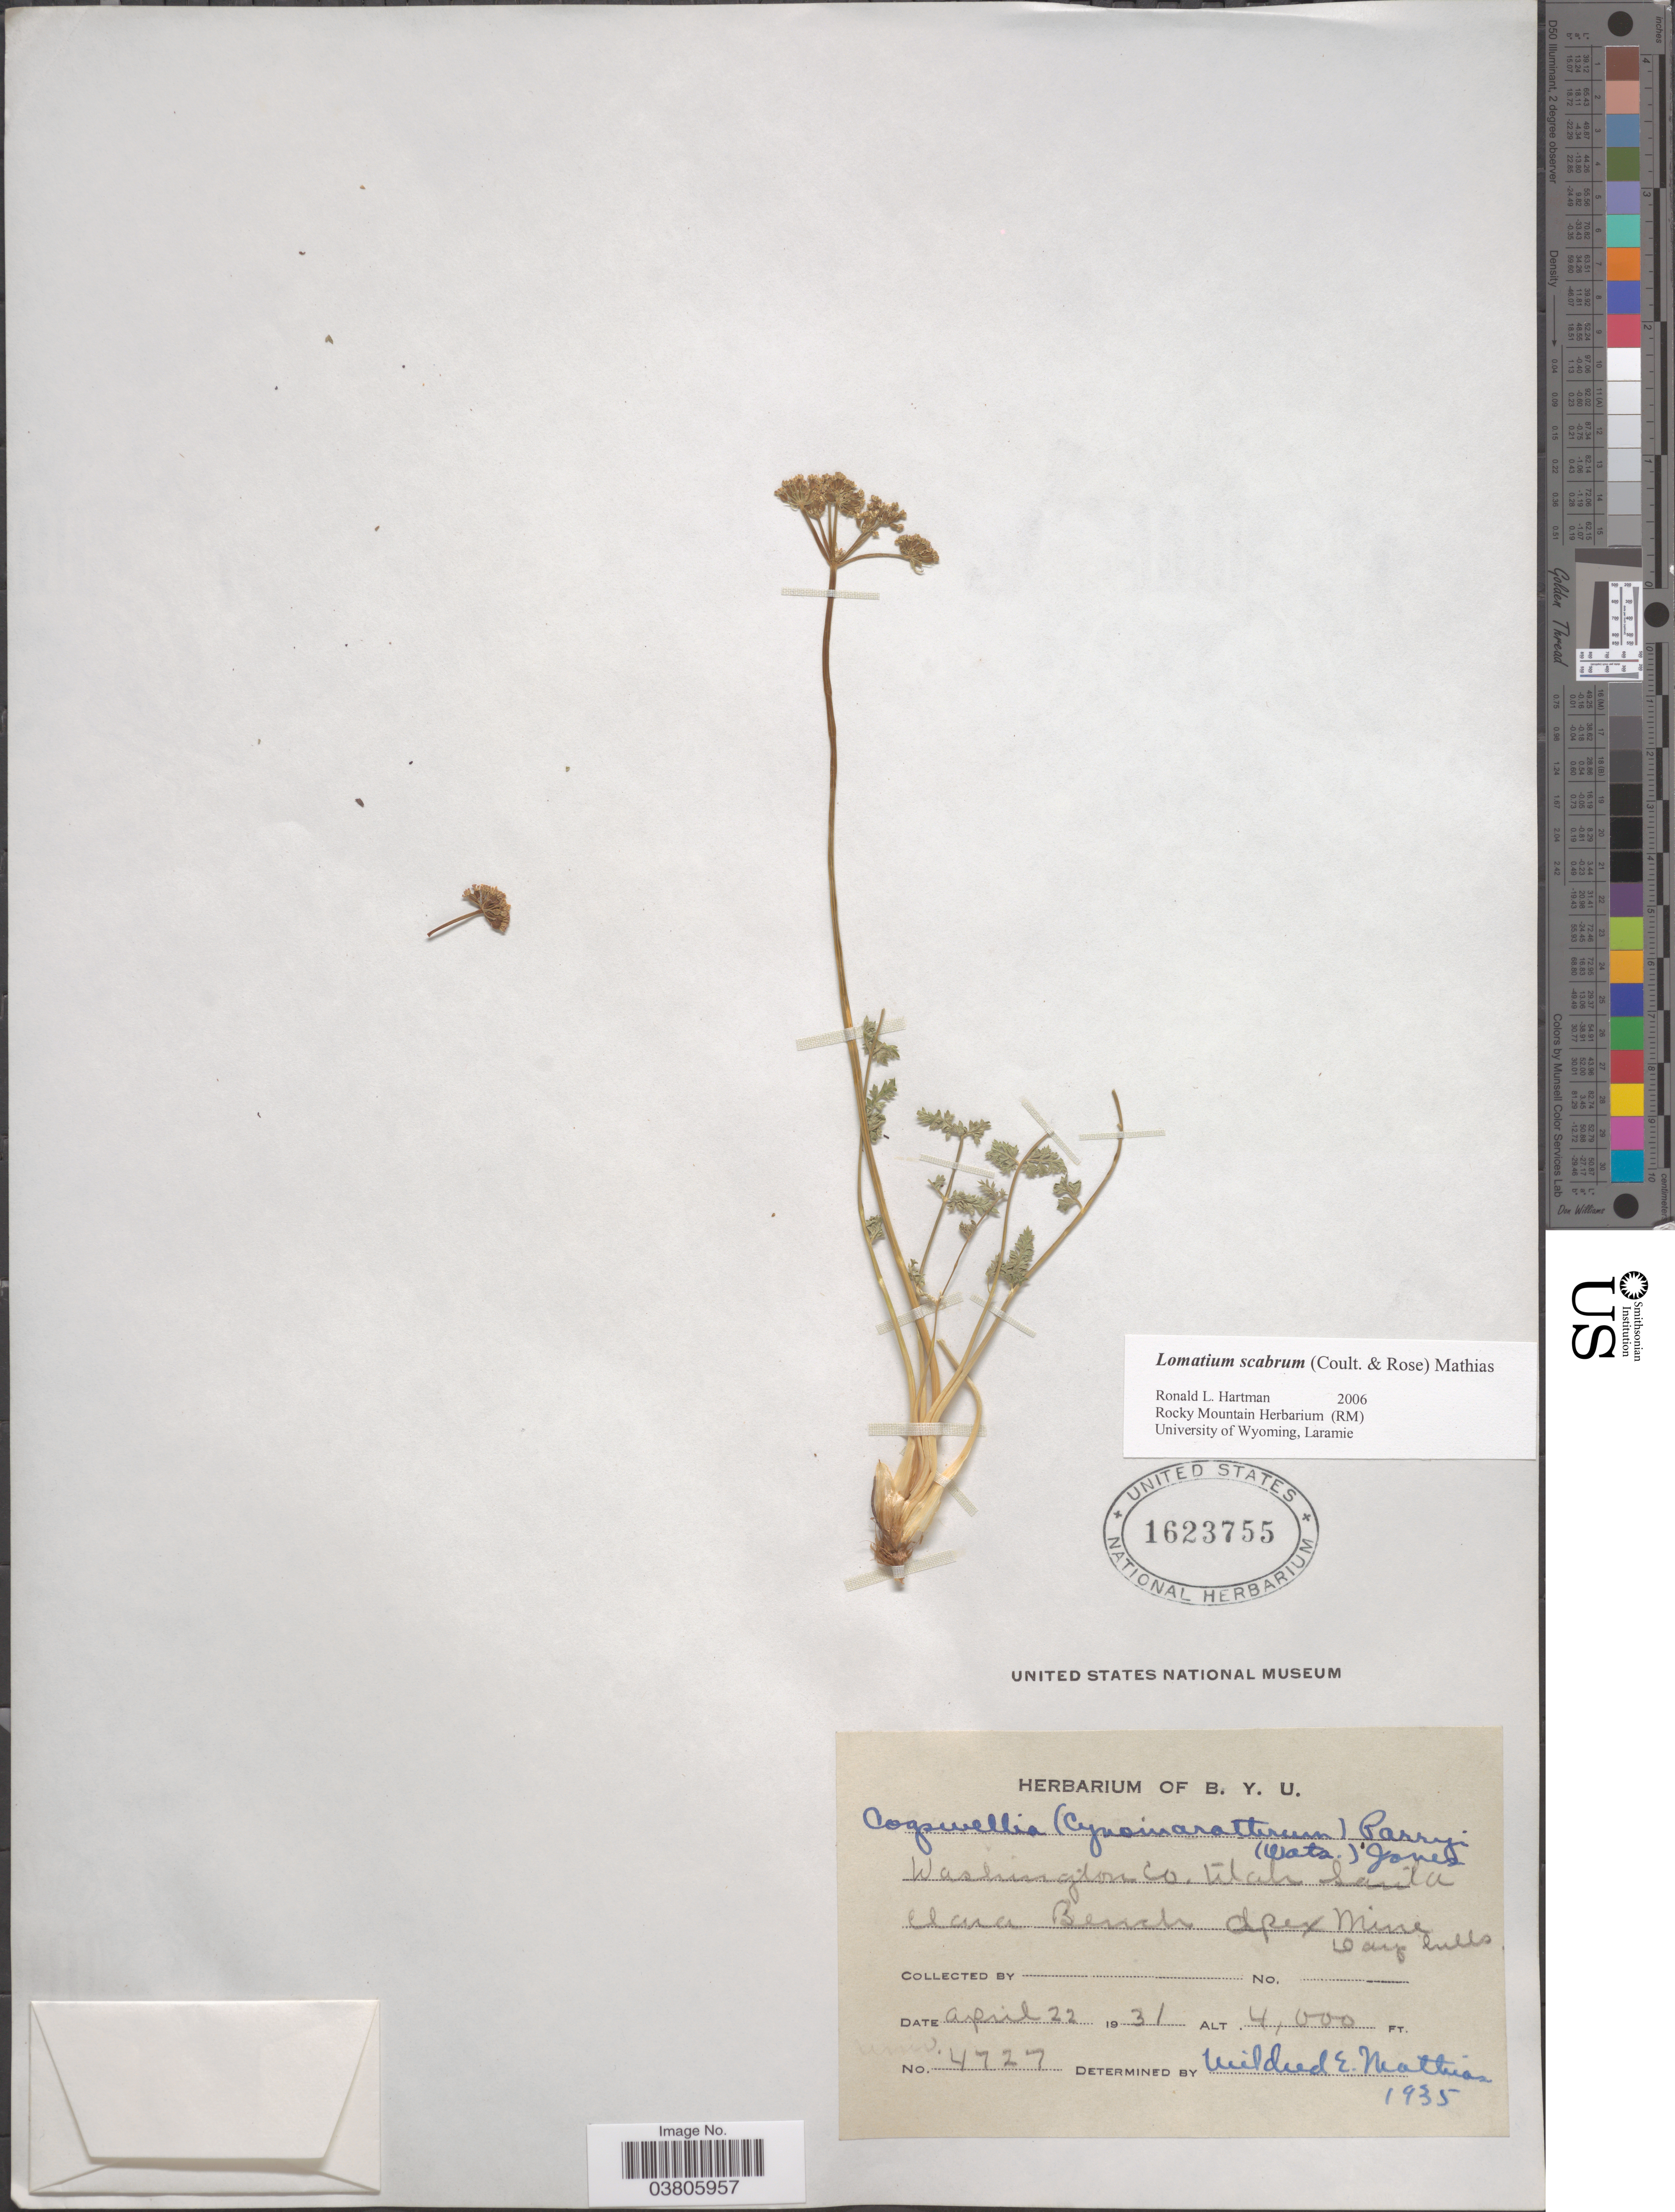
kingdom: Plantae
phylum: Tracheophyta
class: Magnoliopsida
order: Apiales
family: Apiaceae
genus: Lomatium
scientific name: Lomatium scabrum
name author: (J.M. Coult. & Rose) Mathias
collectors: Ex herb. B. Y. U.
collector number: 4727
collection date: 1931-04-22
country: United States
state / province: Utah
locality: Washington Co. Santa Clara Bench Apex Mine.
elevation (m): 1219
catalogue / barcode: US 1623755